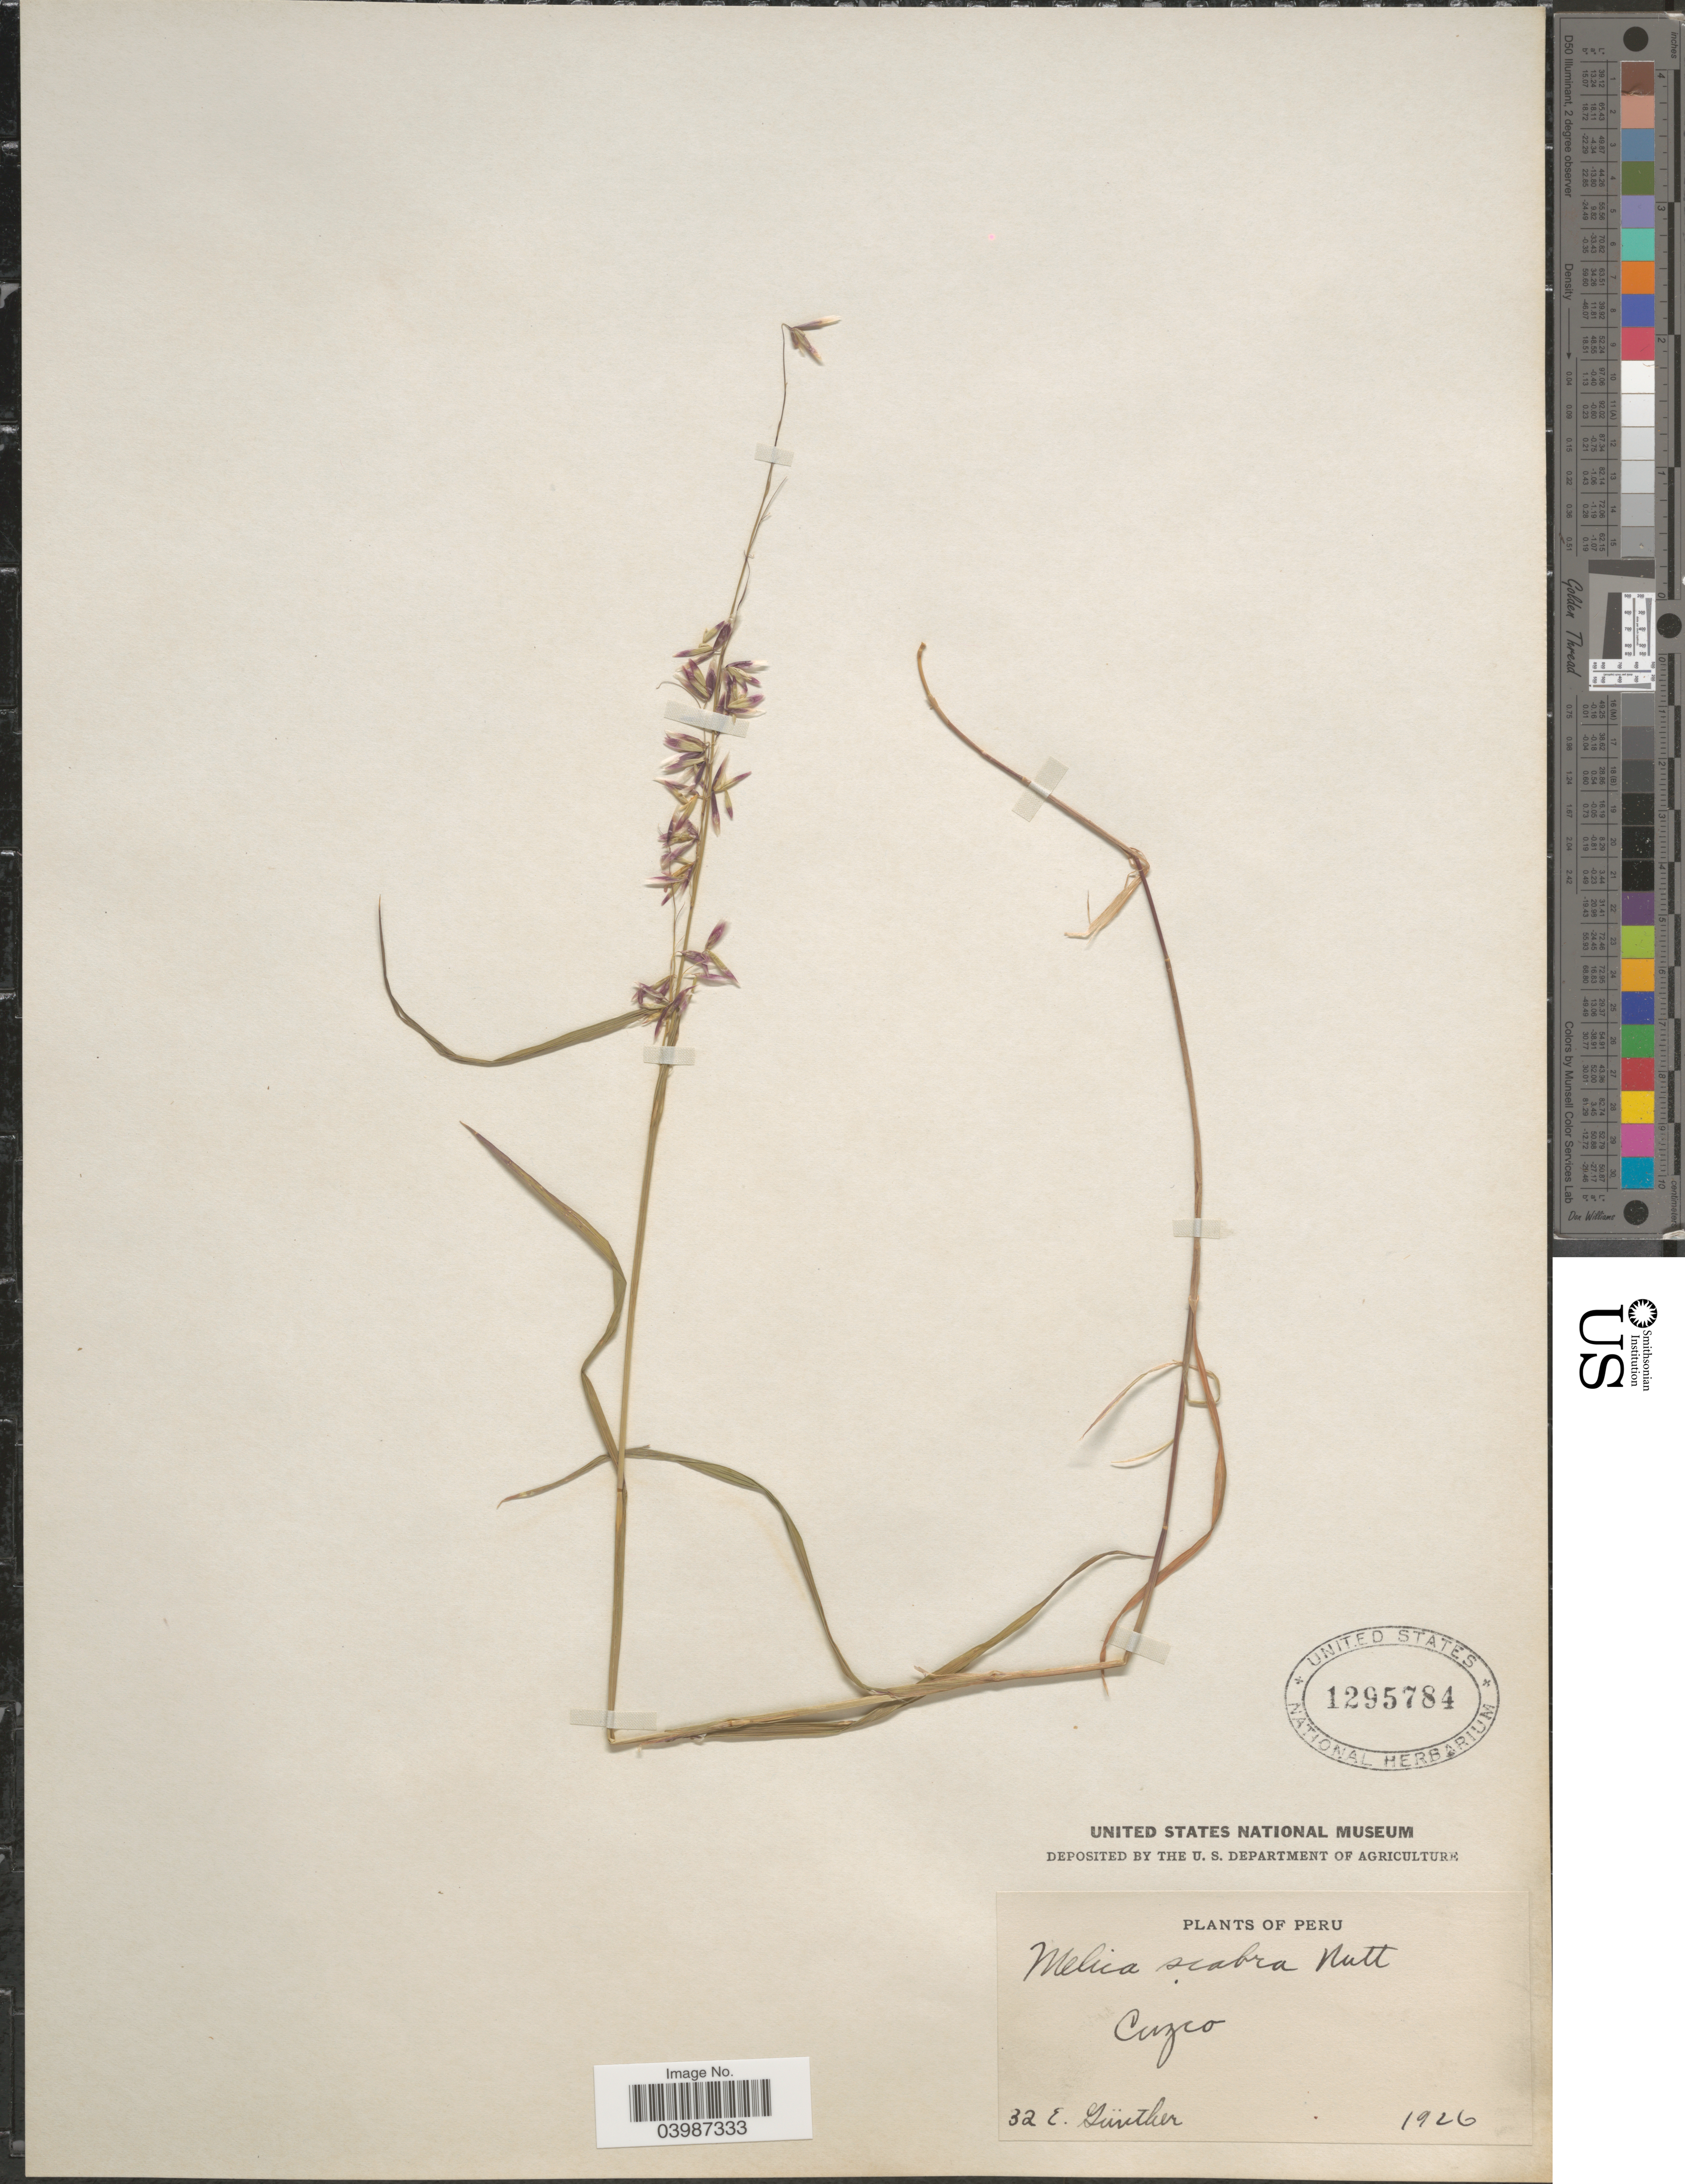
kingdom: Plantae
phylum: Tracheophyta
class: Liliopsida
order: Poales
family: Poaceae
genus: Melica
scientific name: Melica scabra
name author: Kunth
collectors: E. Gunther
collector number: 32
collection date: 1926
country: Peru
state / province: Cusco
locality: Cuzco.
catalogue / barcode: US 1295784